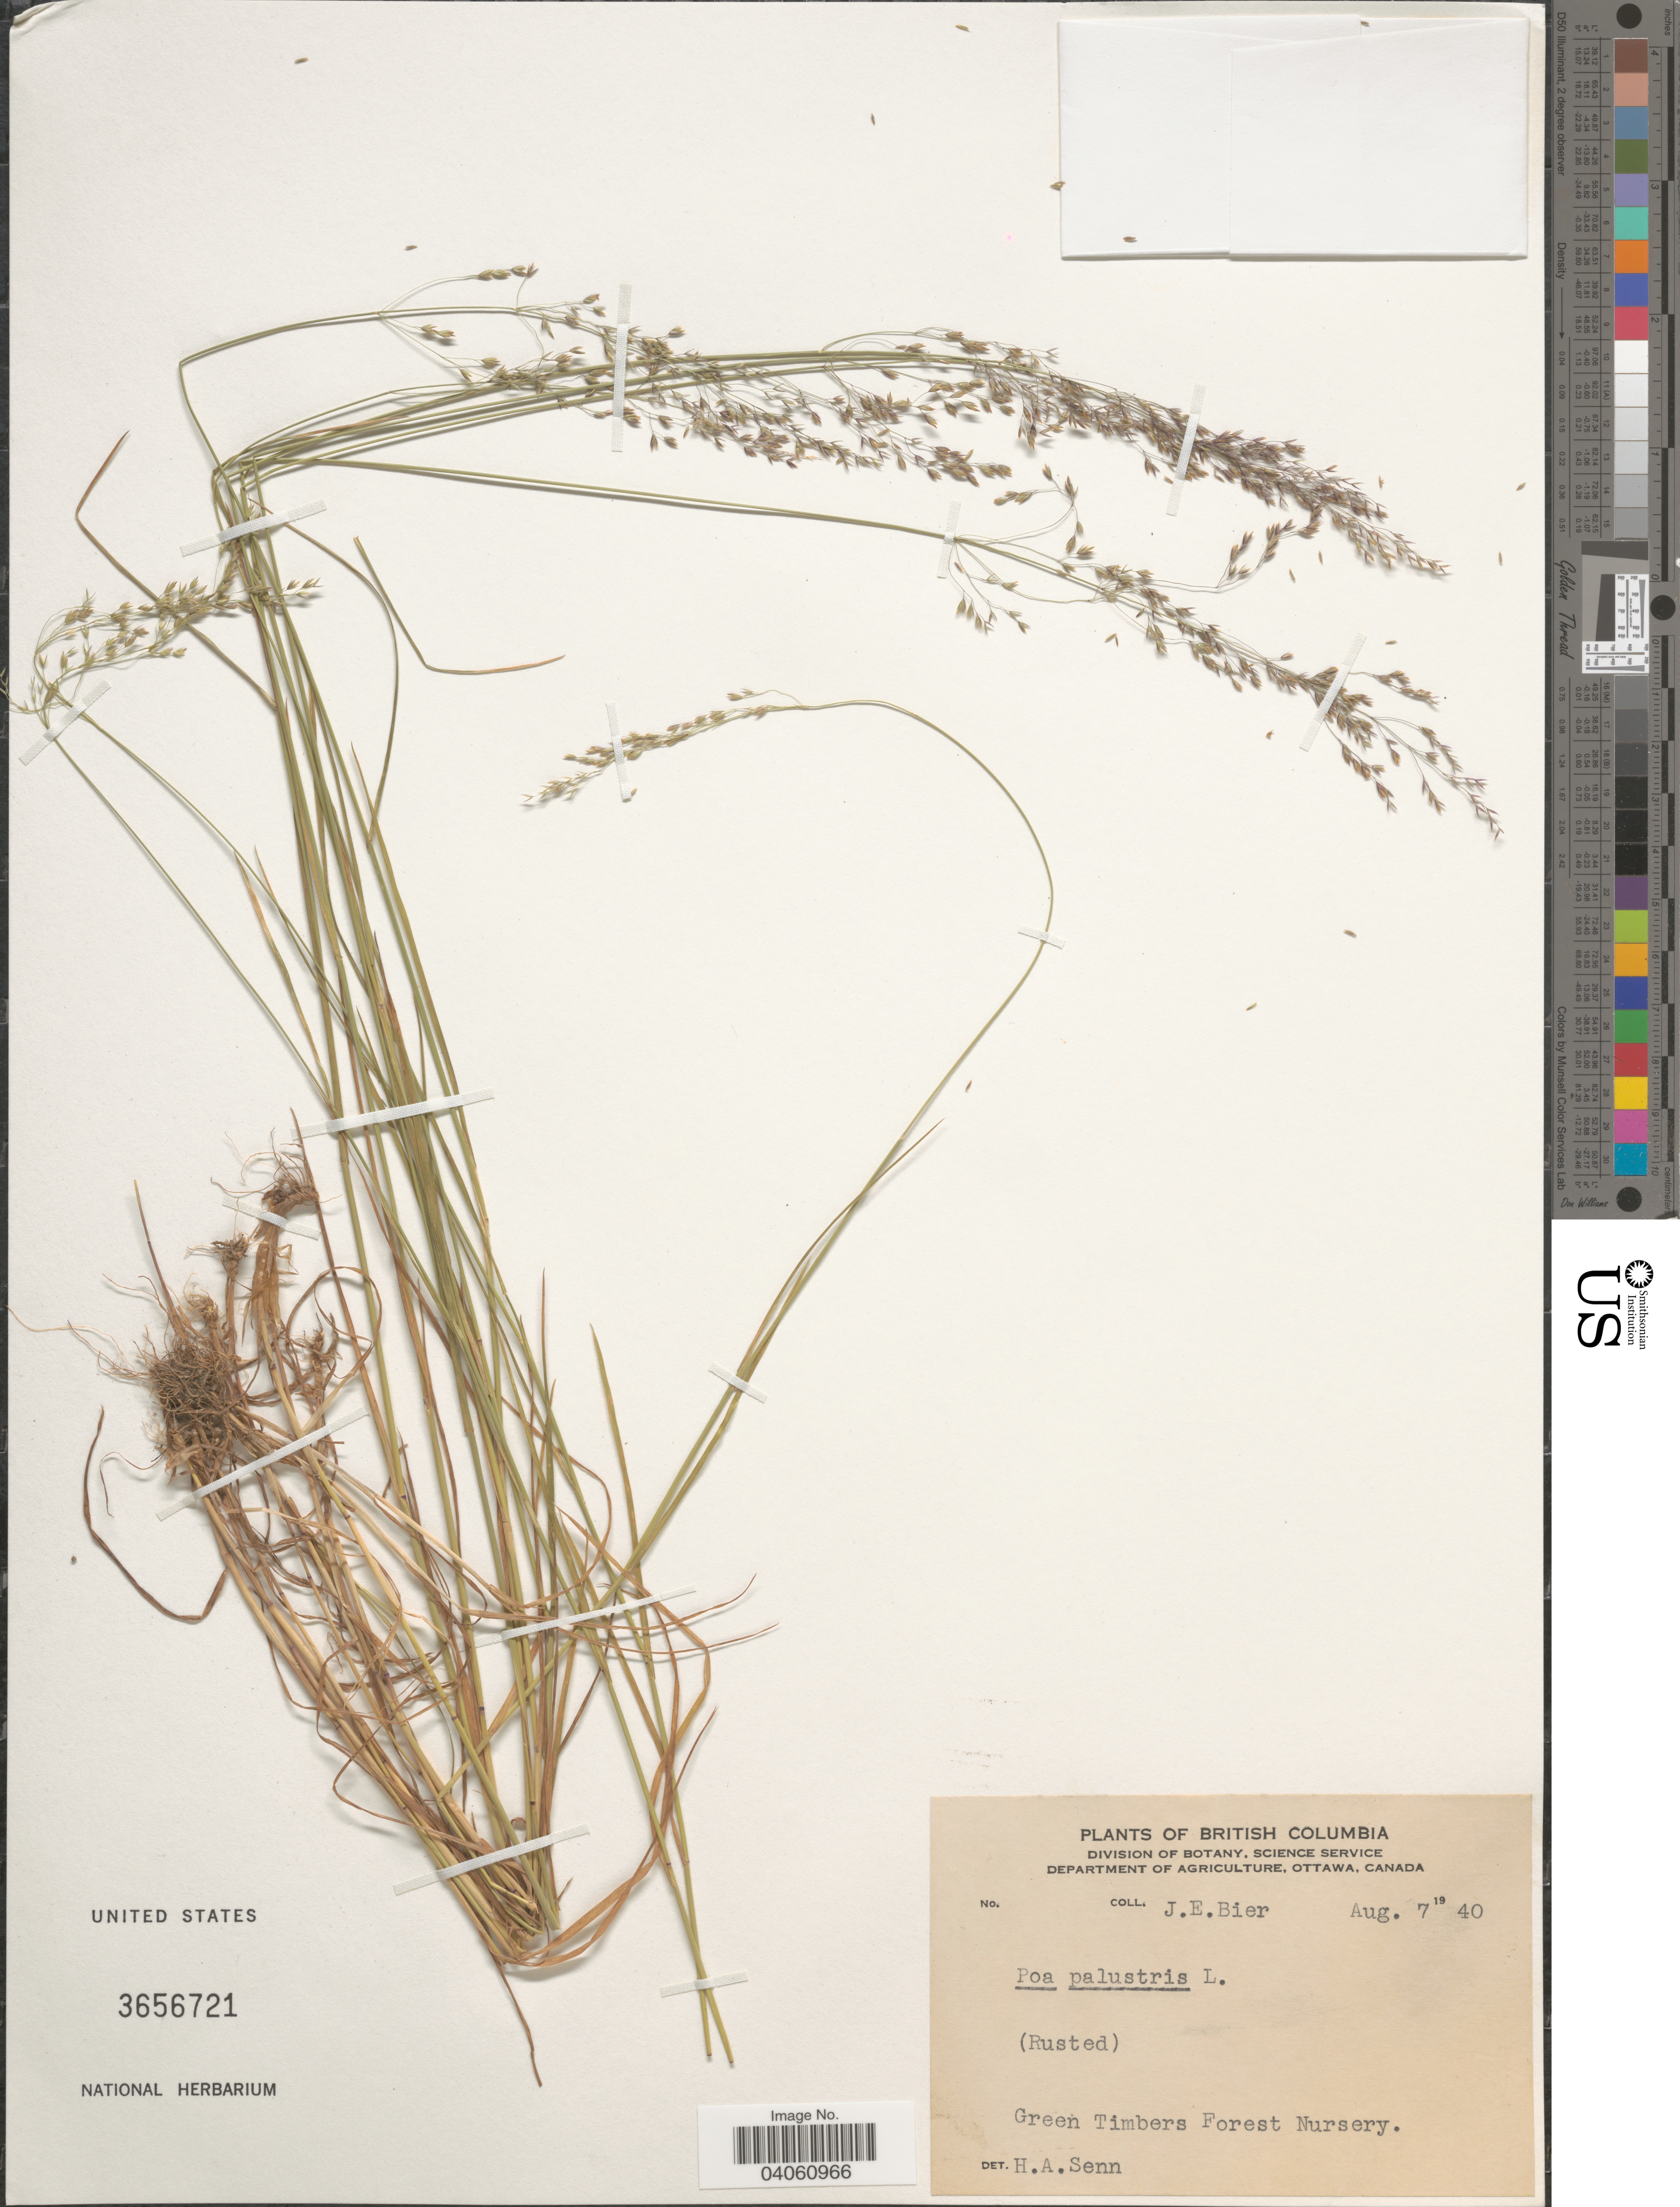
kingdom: Plantae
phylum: Tracheophyta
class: Liliopsida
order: Poales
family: Poaceae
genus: Poa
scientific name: Poa palustris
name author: L.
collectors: J. Bier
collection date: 1940-08-07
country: Canada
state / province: British Columbia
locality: Green Timbers Forest Nursery.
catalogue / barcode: US 3656721